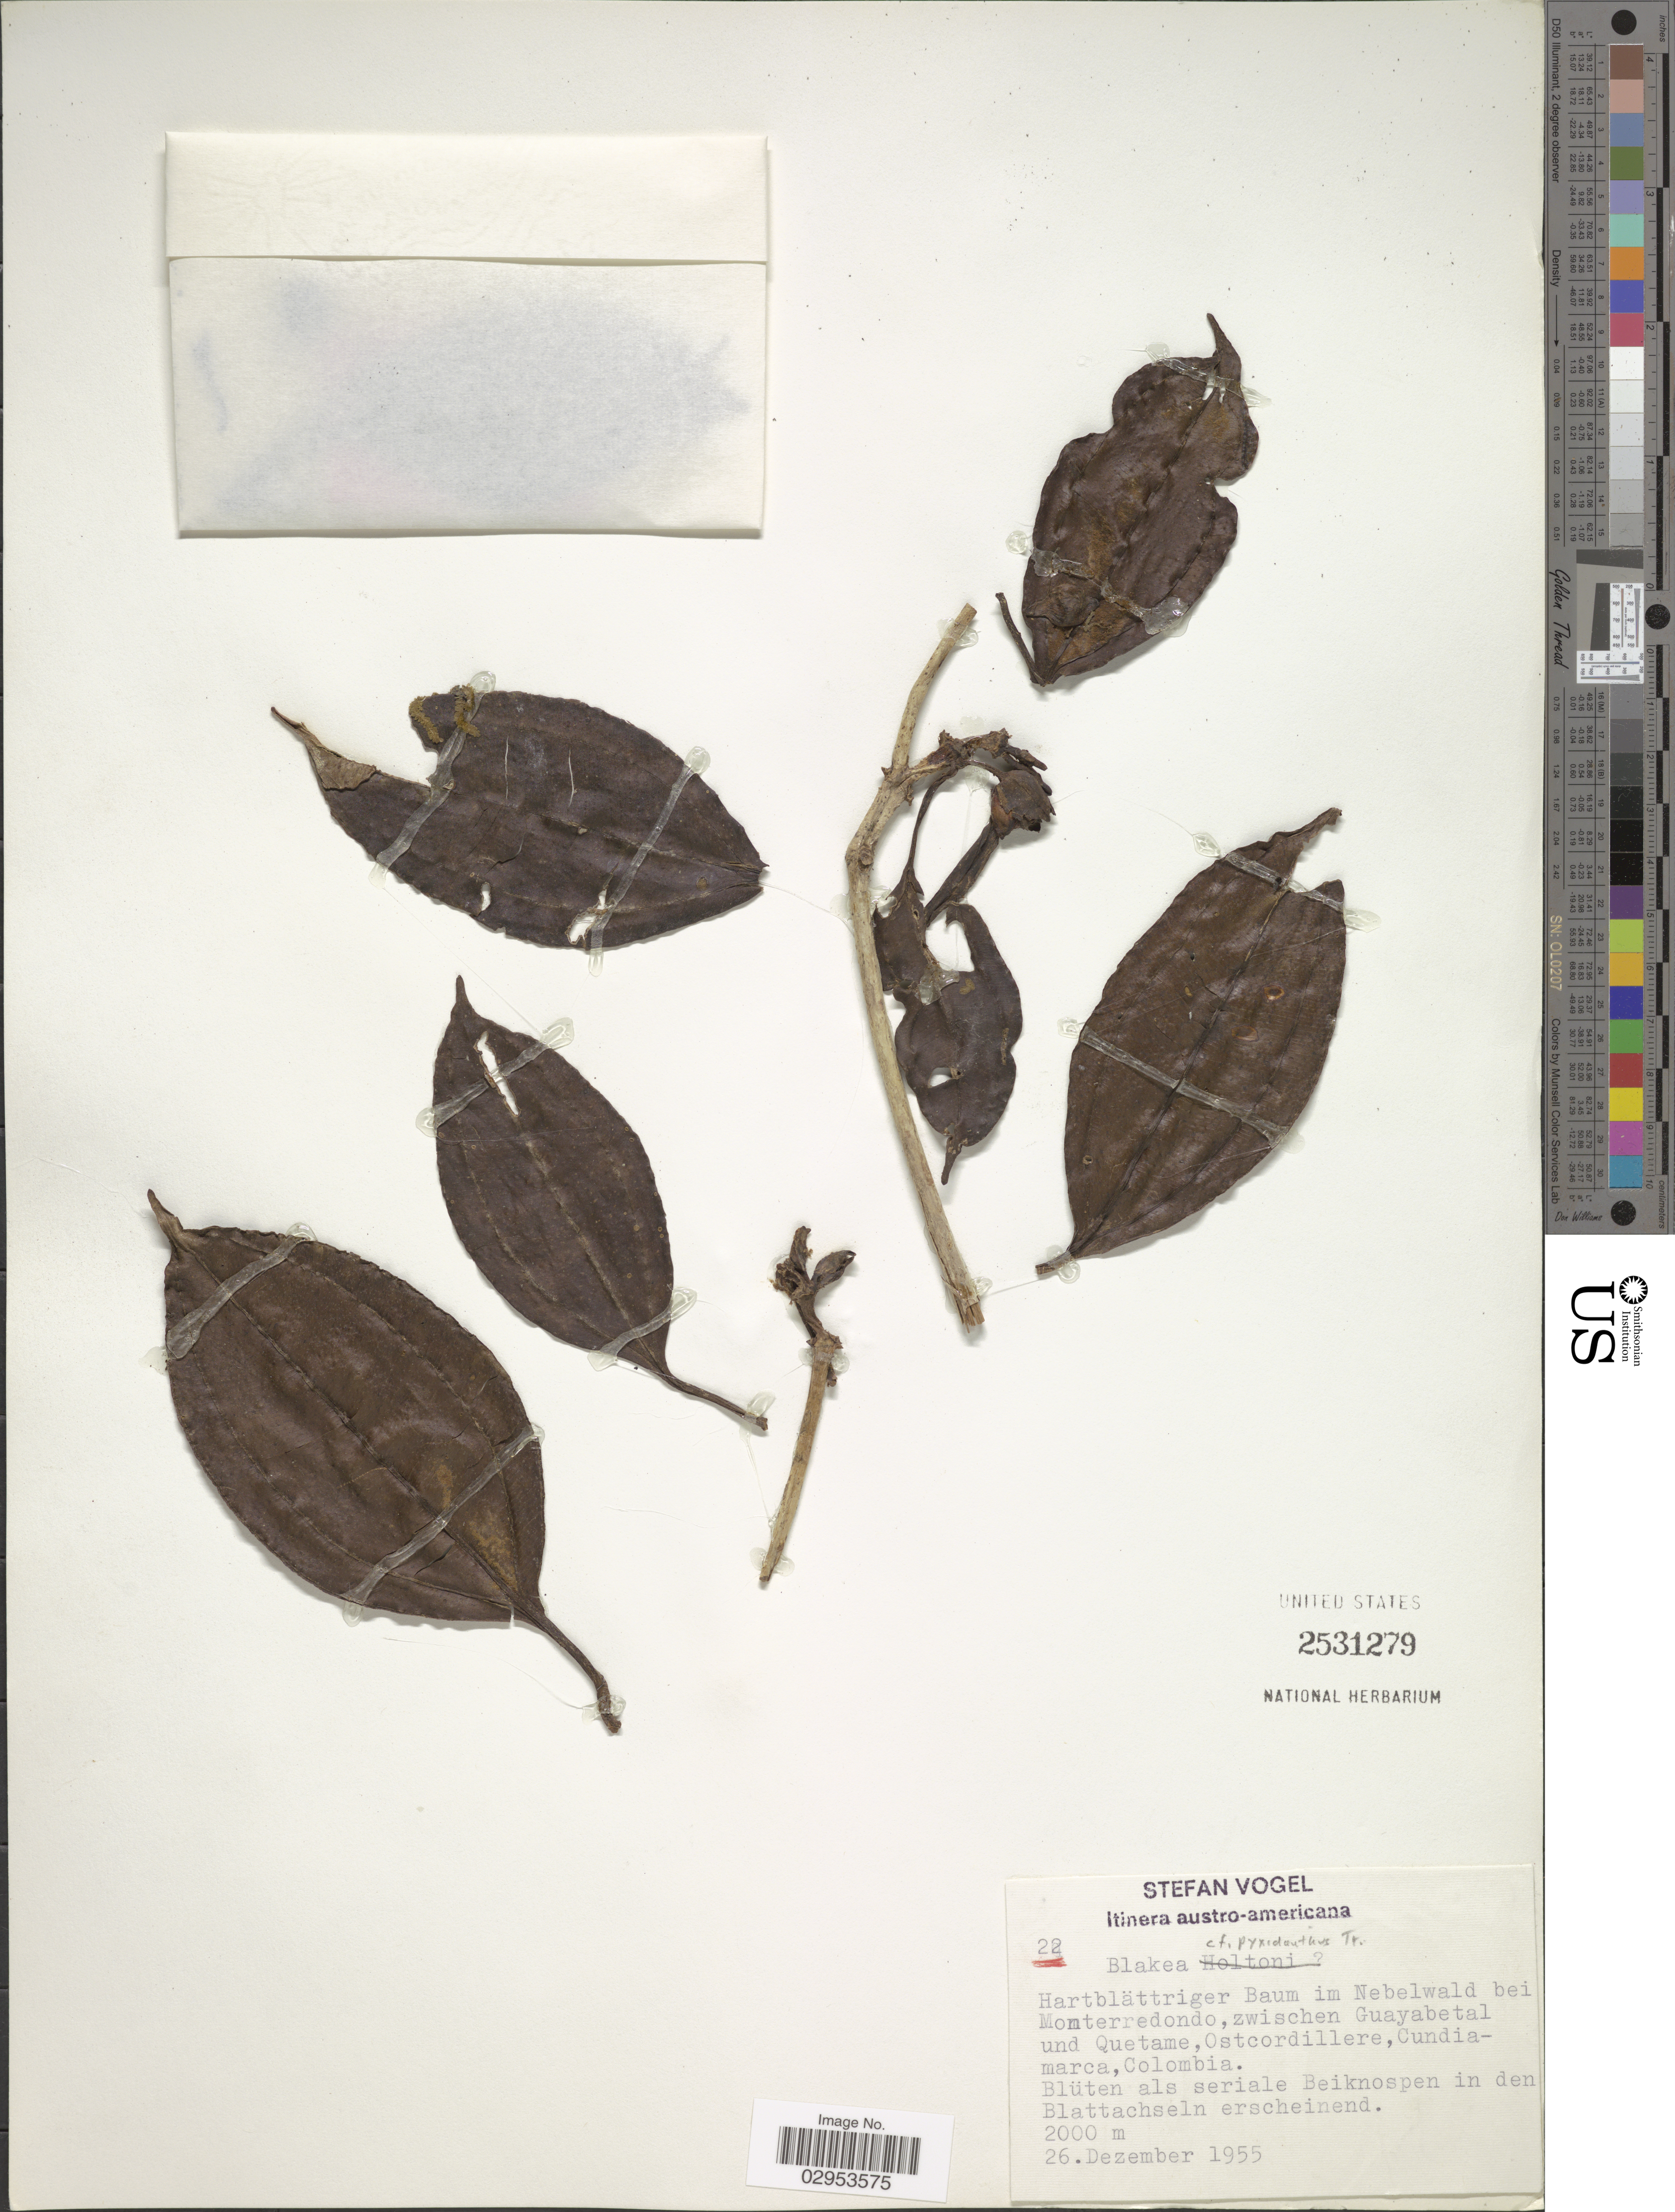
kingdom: Plantae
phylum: Tracheophyta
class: Magnoliopsida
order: Myrtales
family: Melastomataceae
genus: Blakea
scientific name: Blakea sp.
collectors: S. Vogel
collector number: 22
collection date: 1955-12-26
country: Colombia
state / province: Cundinamarca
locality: Im Nebelwald bei Monterredondo, zwischen Guayabetal und Quetame, Ostcordillere.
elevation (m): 2000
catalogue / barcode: US 2531279